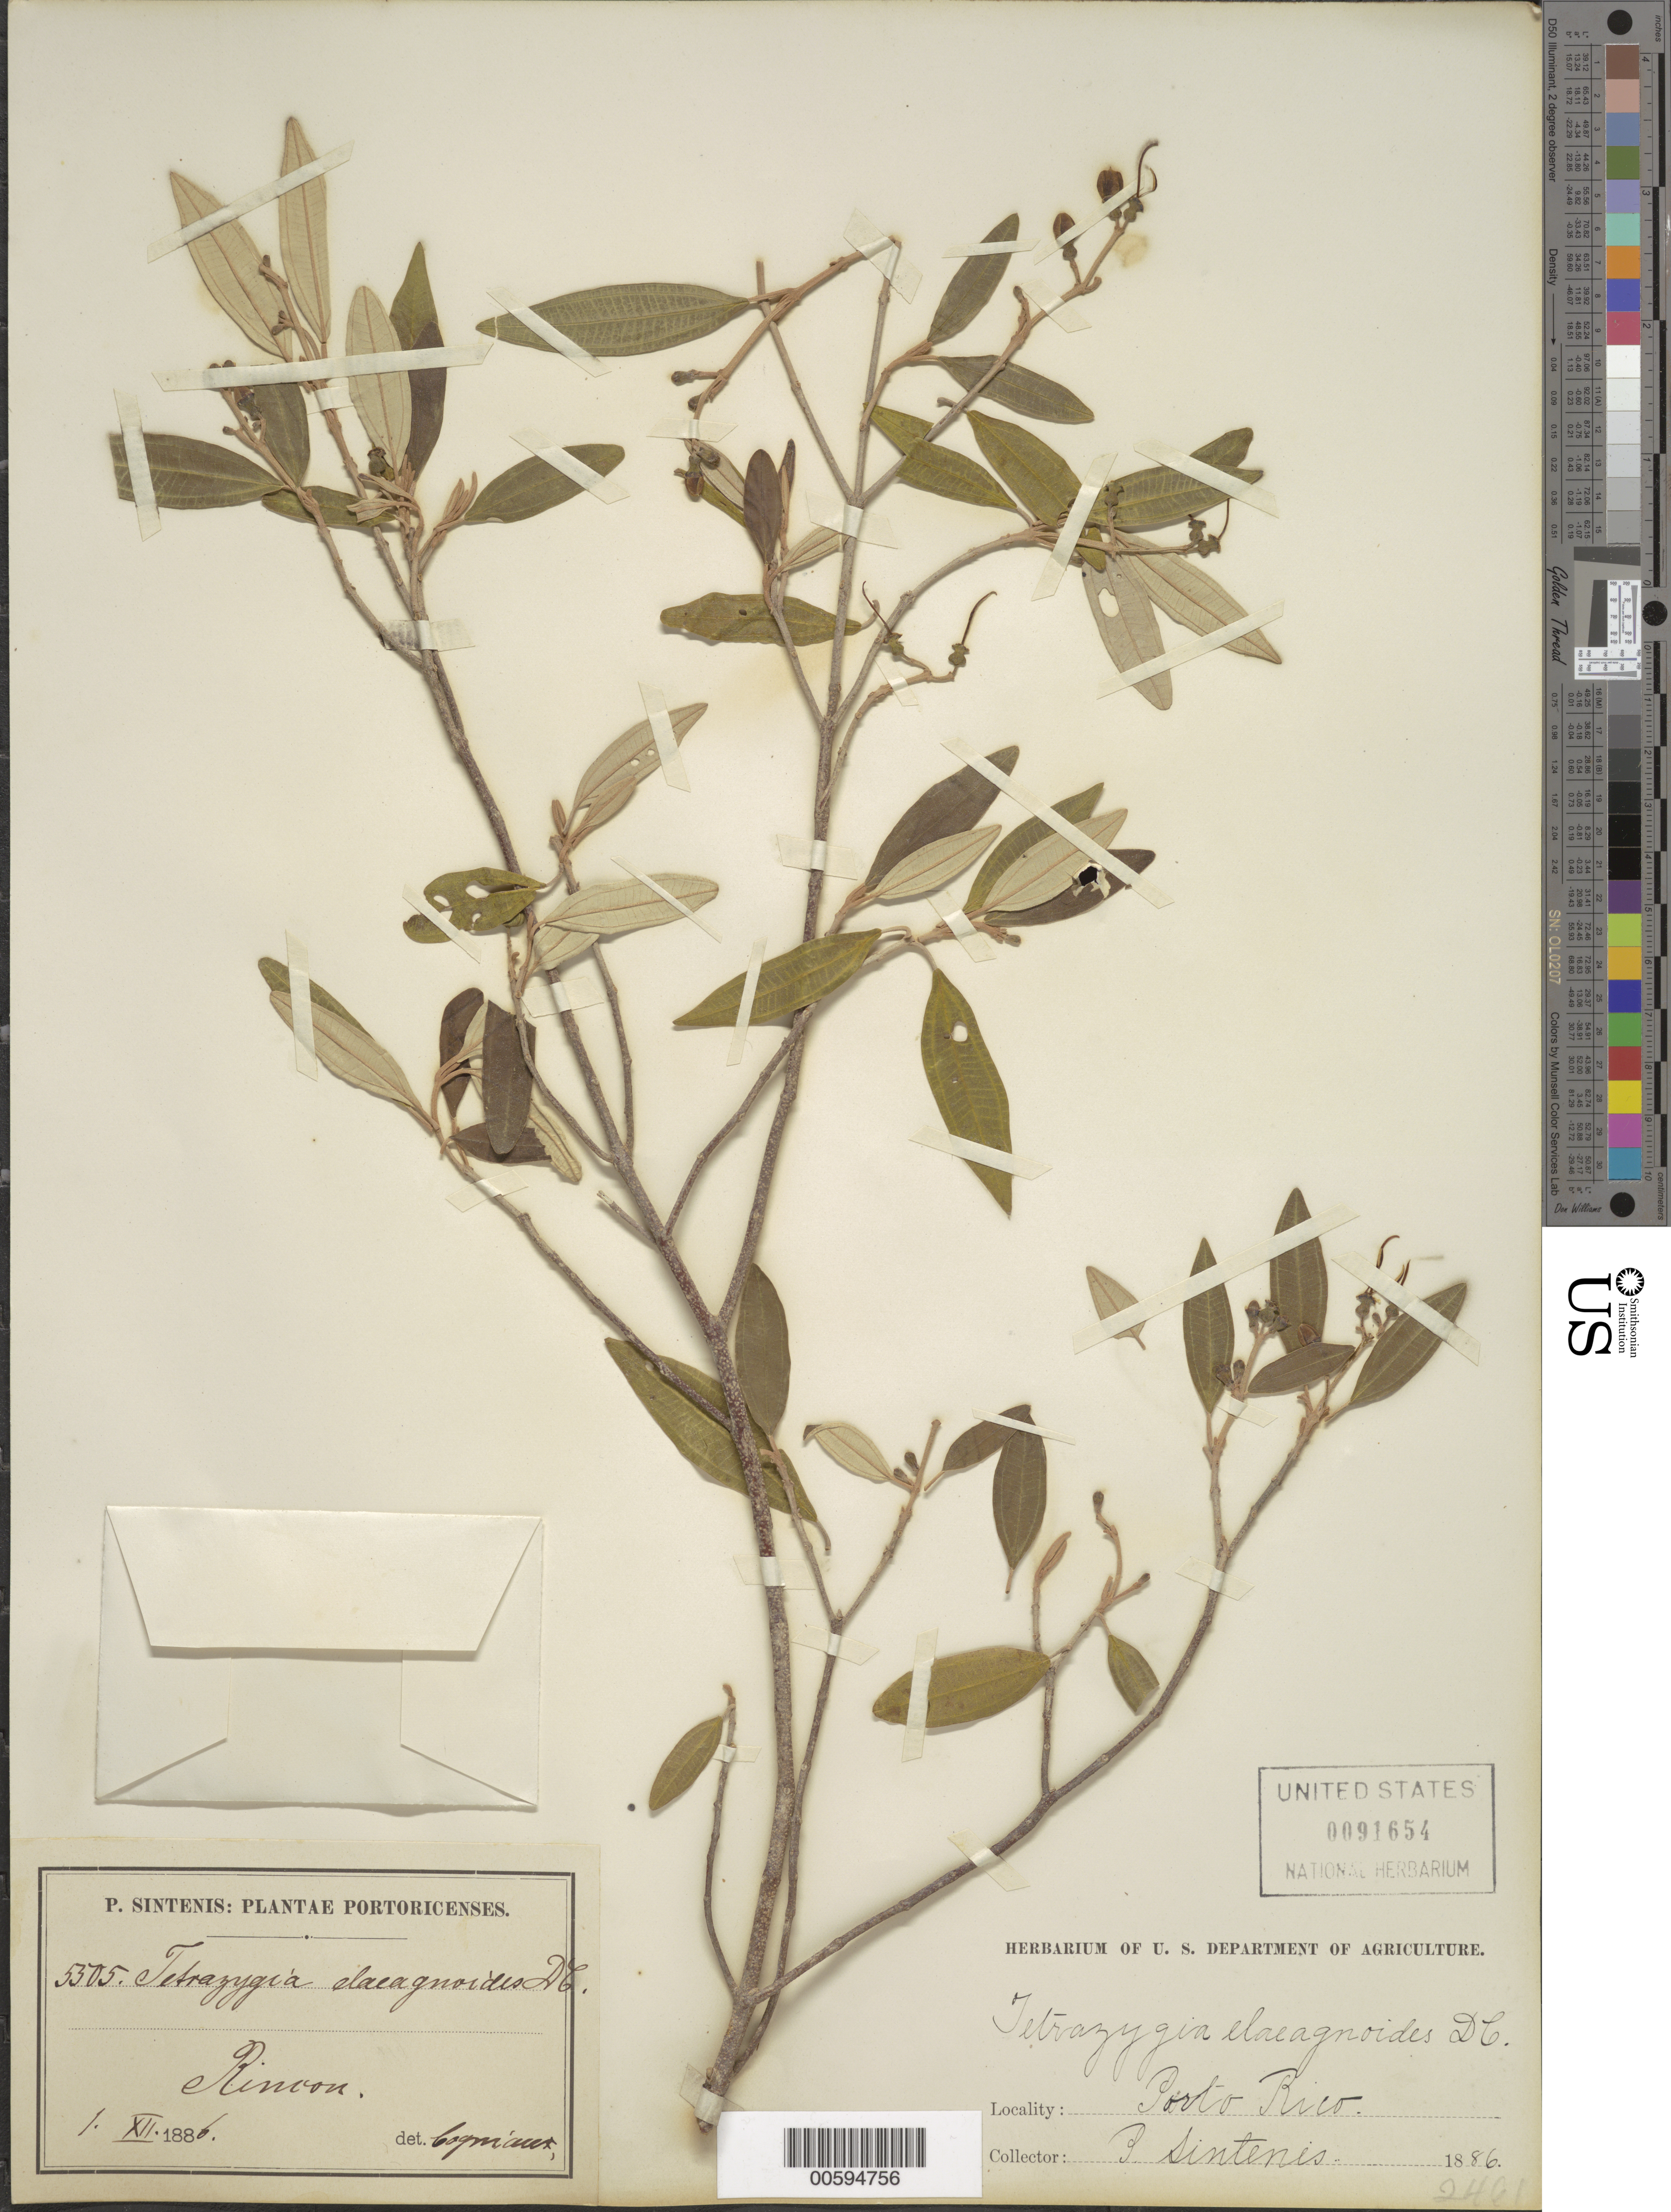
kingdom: Plantae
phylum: Tracheophyta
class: Magnoliopsida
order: Myrtales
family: Melastomataceae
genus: Miconia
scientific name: Miconia elaeagnoides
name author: (Sw.) Griseb.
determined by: Judd, Walter S.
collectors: P. Sintenis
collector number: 5505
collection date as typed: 01 Dec 1886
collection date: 1886-12-01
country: Puerto Rico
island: Greater Antilles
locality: Rincon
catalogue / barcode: US 91654